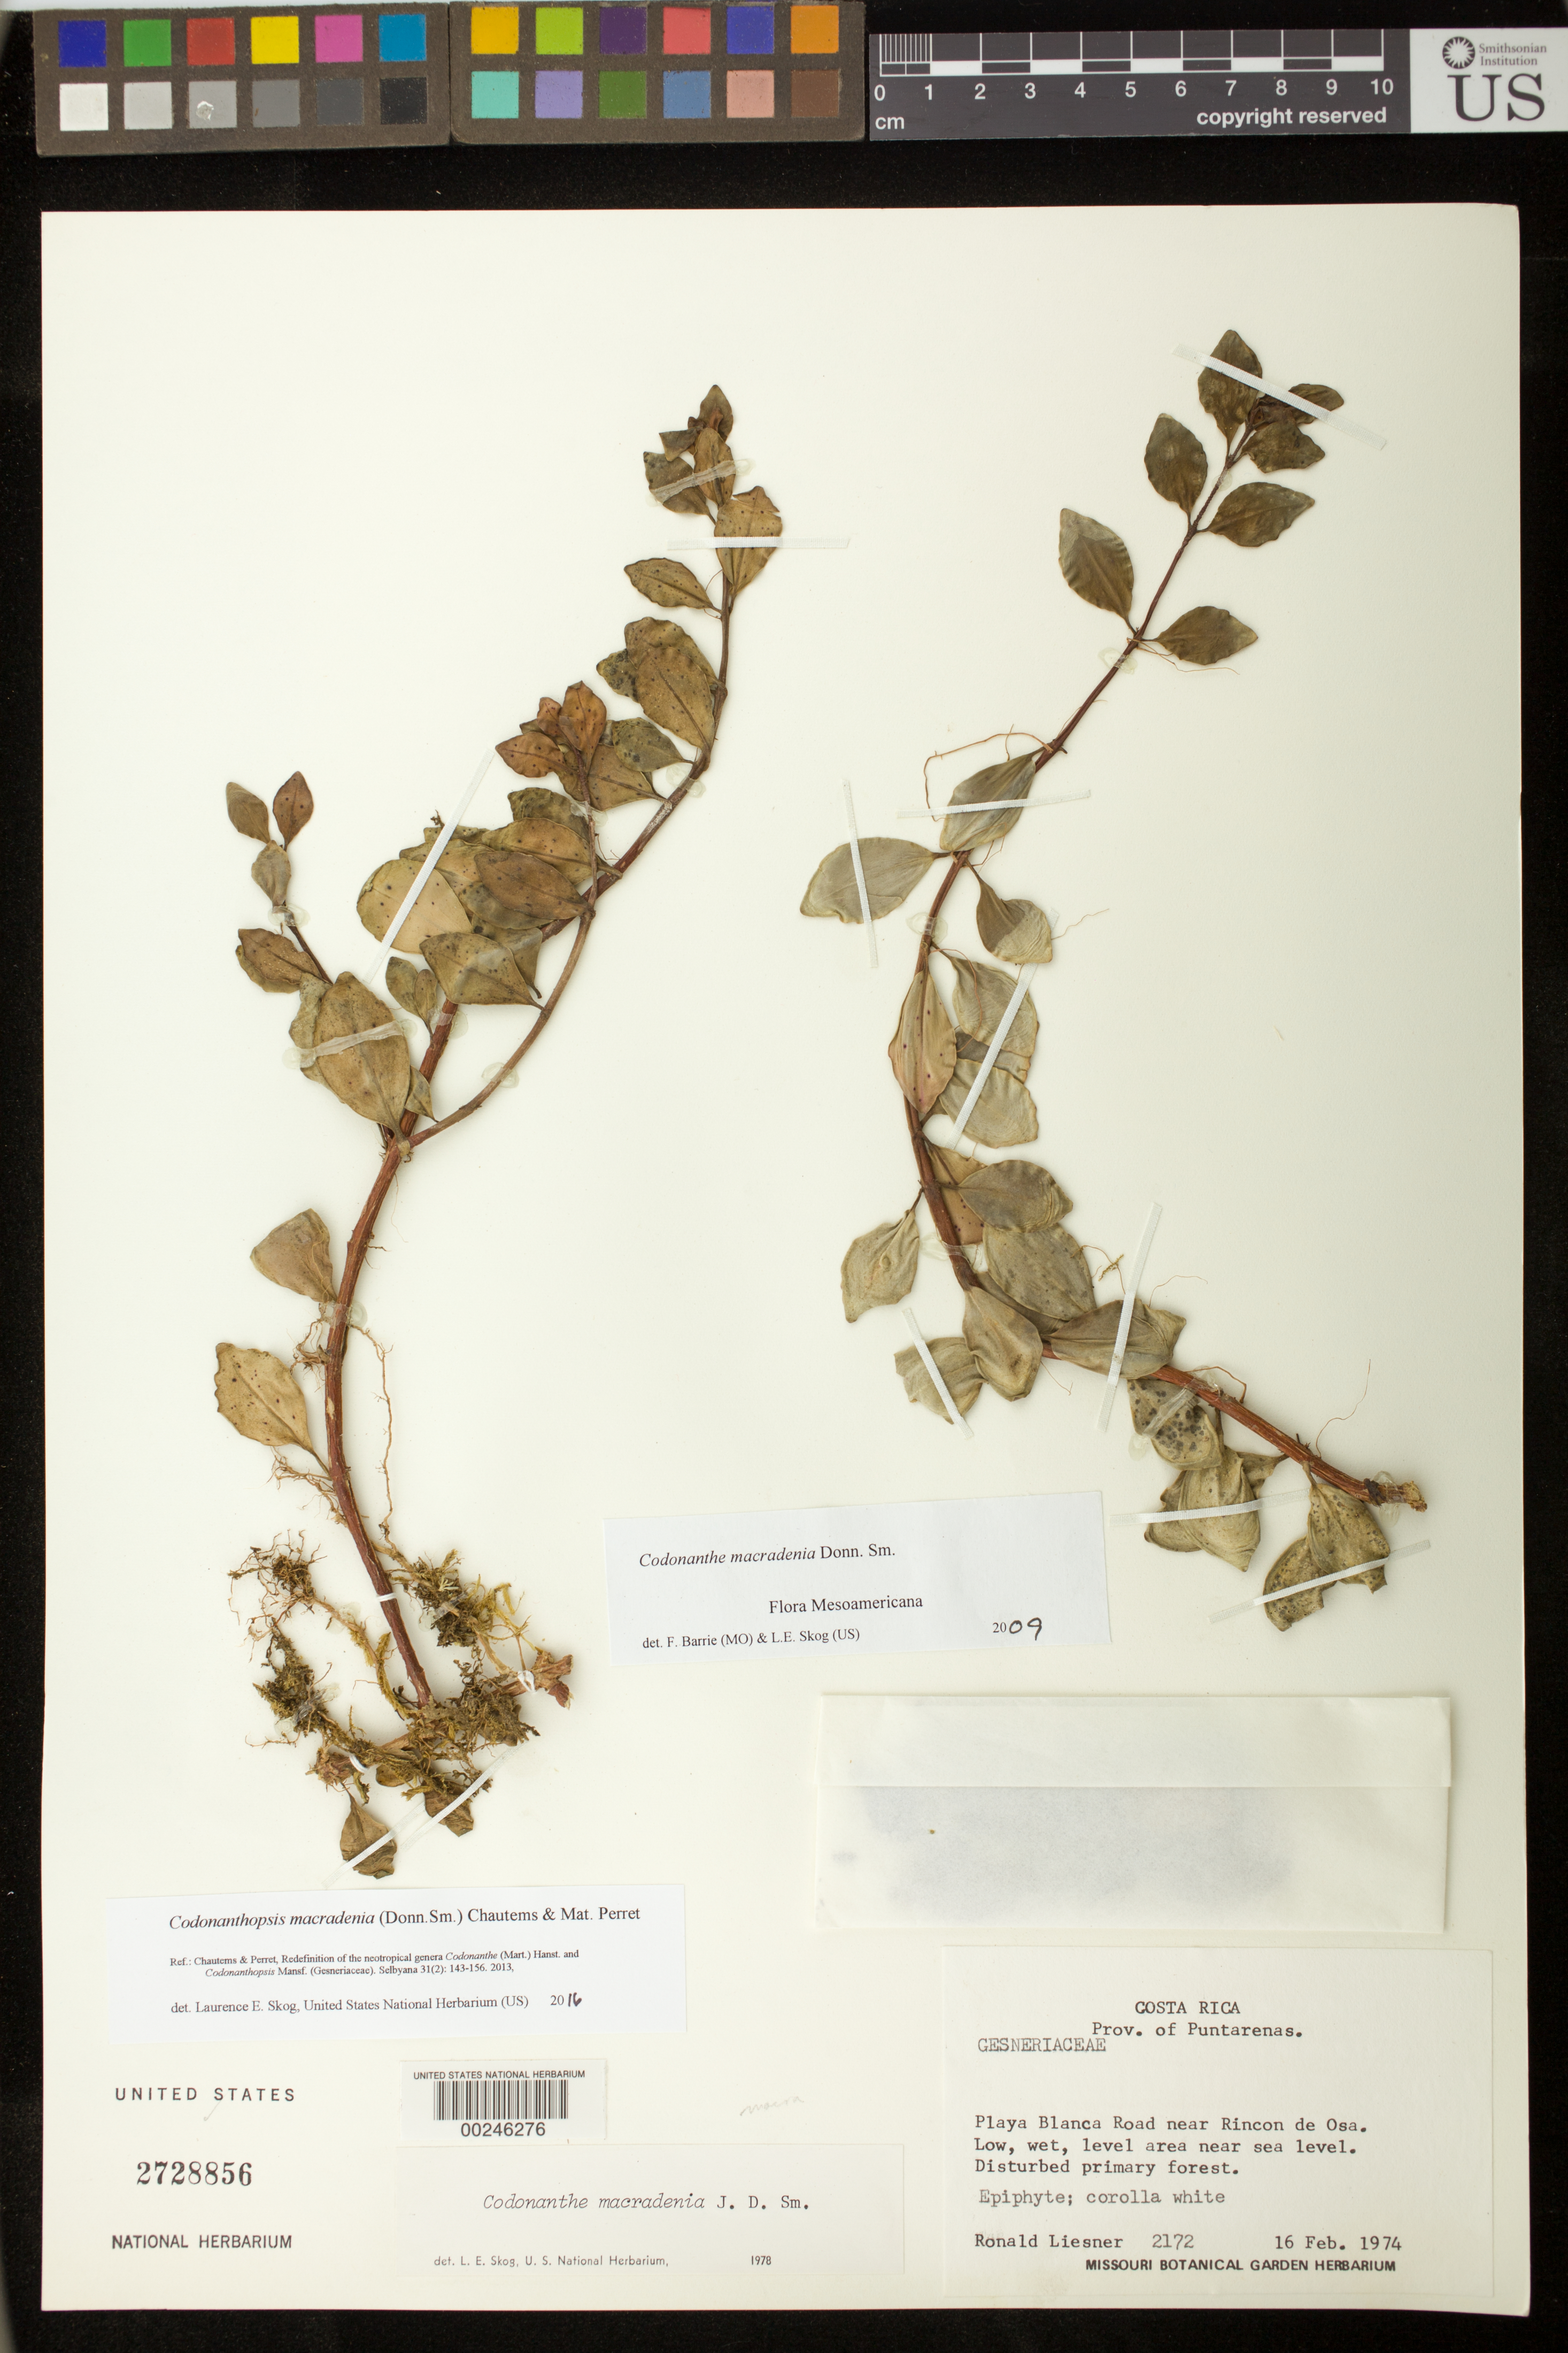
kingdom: Plantae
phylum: Tracheophyta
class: Magnoliopsida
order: Lamiales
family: Gesneriaceae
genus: Codonanthopsis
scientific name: Codonanthopsis macradenia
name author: (Donn. Sm.) Chautems & Mat.Perret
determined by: Skog, Laurence E.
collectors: R. L. Liesner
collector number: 2172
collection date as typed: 16 Feb 1974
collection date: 1974-02-16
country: Costa Rica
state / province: Puntarenas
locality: Playa Blanca road near Rincon de Osa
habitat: Low, wet, level area near sea level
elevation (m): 0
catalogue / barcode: US 2728856